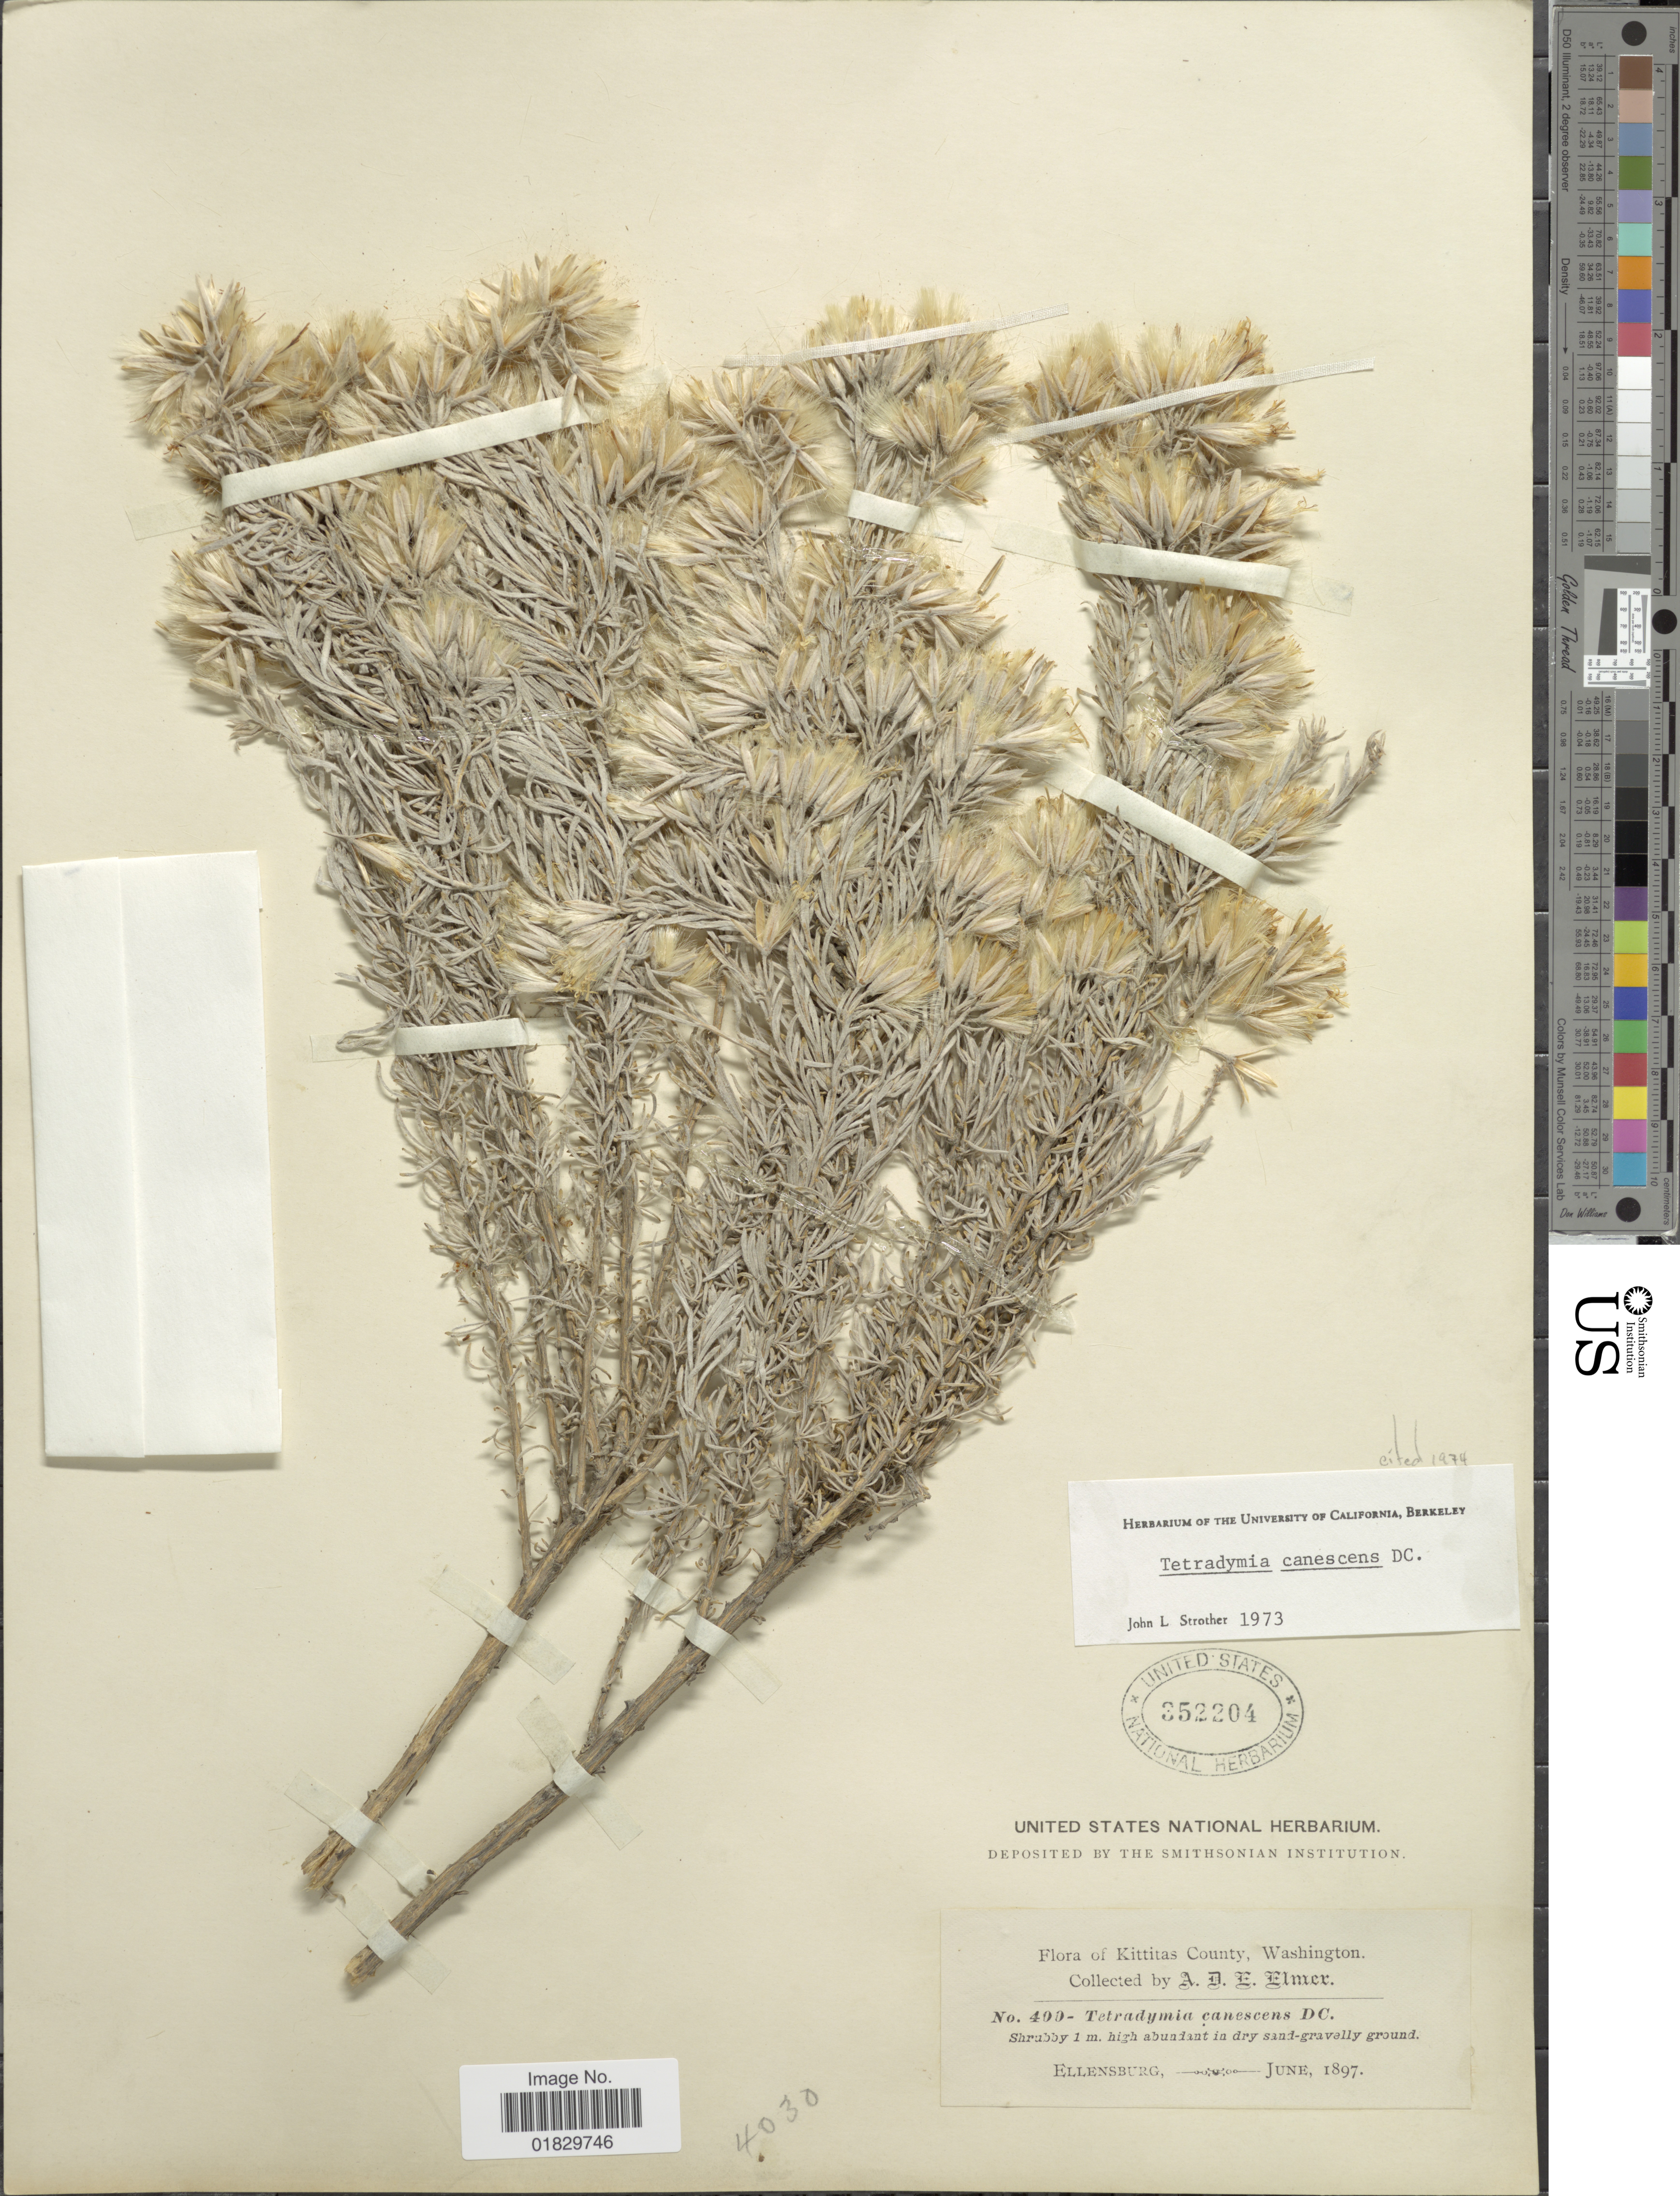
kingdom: Plantae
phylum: Tracheophyta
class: Magnoliopsida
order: Asterales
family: Asteraceae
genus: Tetradymia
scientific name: Tetradymia canescens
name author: DC.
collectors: A. D. E. Elmer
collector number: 400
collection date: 1897-06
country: United States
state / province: Washington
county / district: Kittitas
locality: Kittitas County, Washington. Ellensburg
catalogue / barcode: US 352204